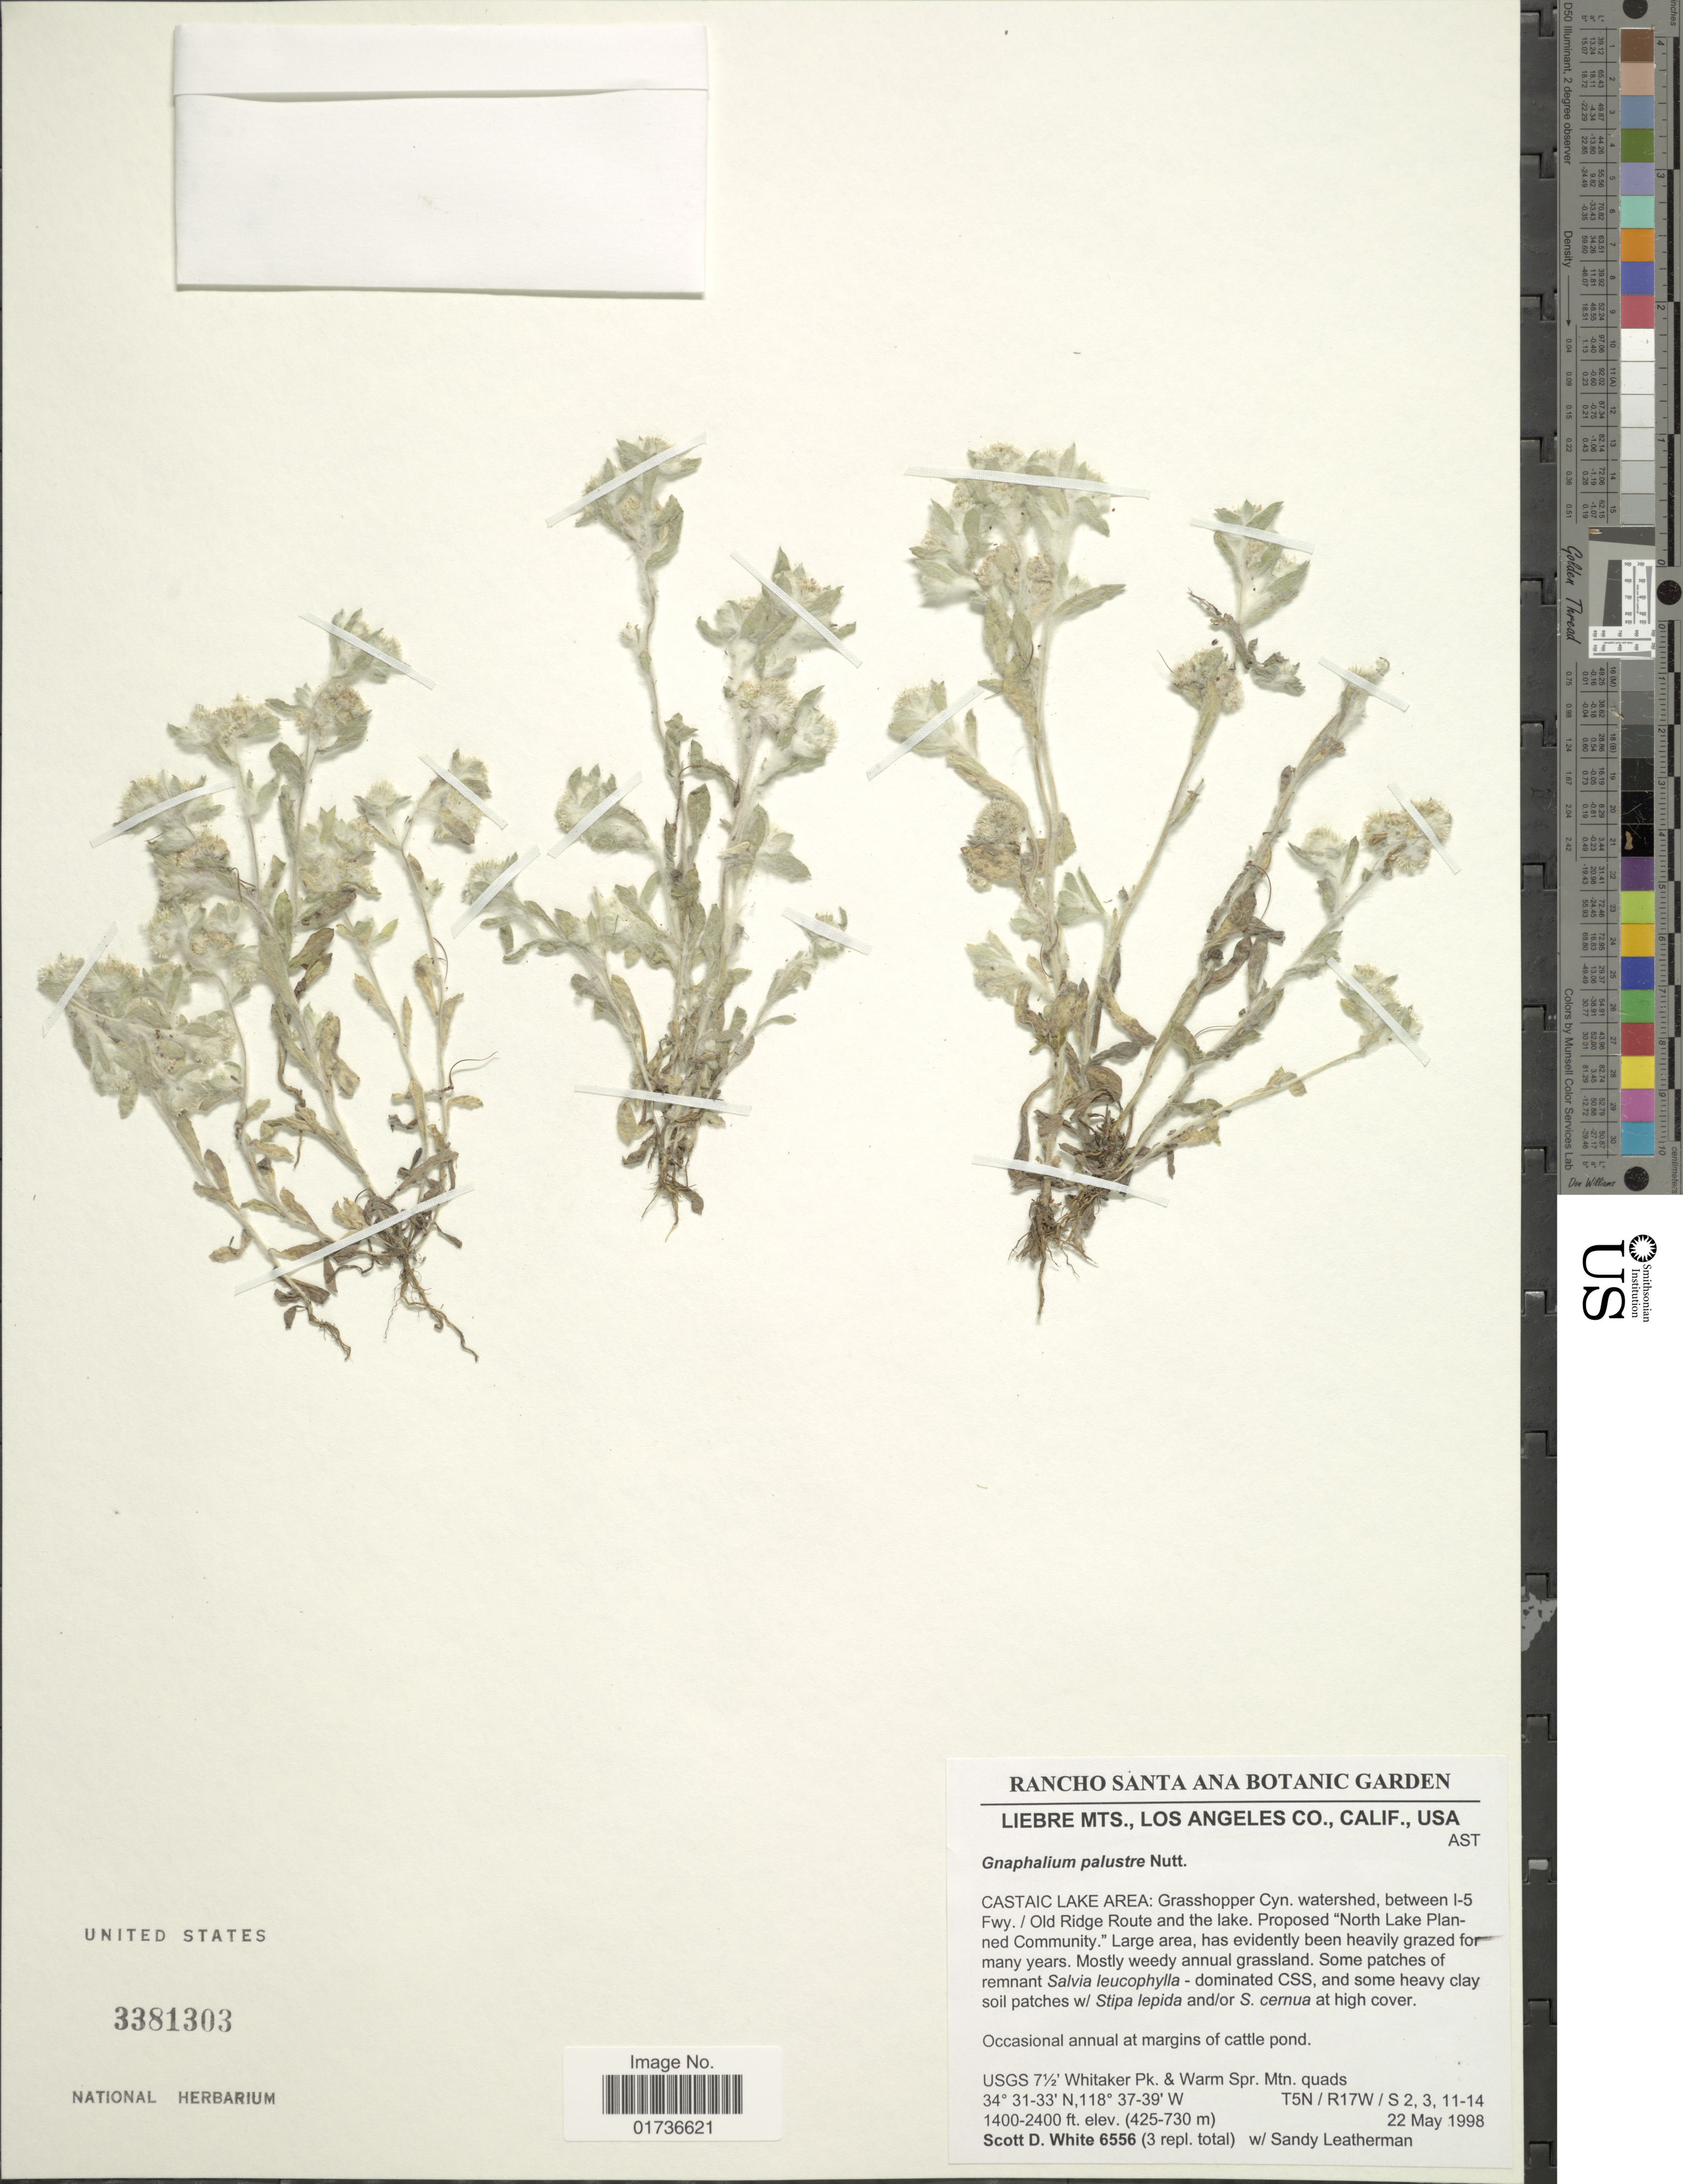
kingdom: Plantae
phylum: Tracheophyta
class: Magnoliopsida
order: Asterales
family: Asteraceae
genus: Gnaphalium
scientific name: Gnaphalium palustre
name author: Nutt.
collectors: S. White & S. Leatherman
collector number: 6556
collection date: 1998-05-22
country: United States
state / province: California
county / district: Los Angeles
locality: Liebre Mts., Los Angeles Co., Castaic Lake Area: Grasshopper Cyn. watershed, between I-5 Fwy./Old Ridge Route and the lake. Proposed 'North Lake Planned Community'. Large area, has evidently been heavily grazed for many years, USGS 7½ 'Whitaker Pk. & Warm Spr. Mtn quads, T5N/R17W/S2,3,11-14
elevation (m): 425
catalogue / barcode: US 3381303